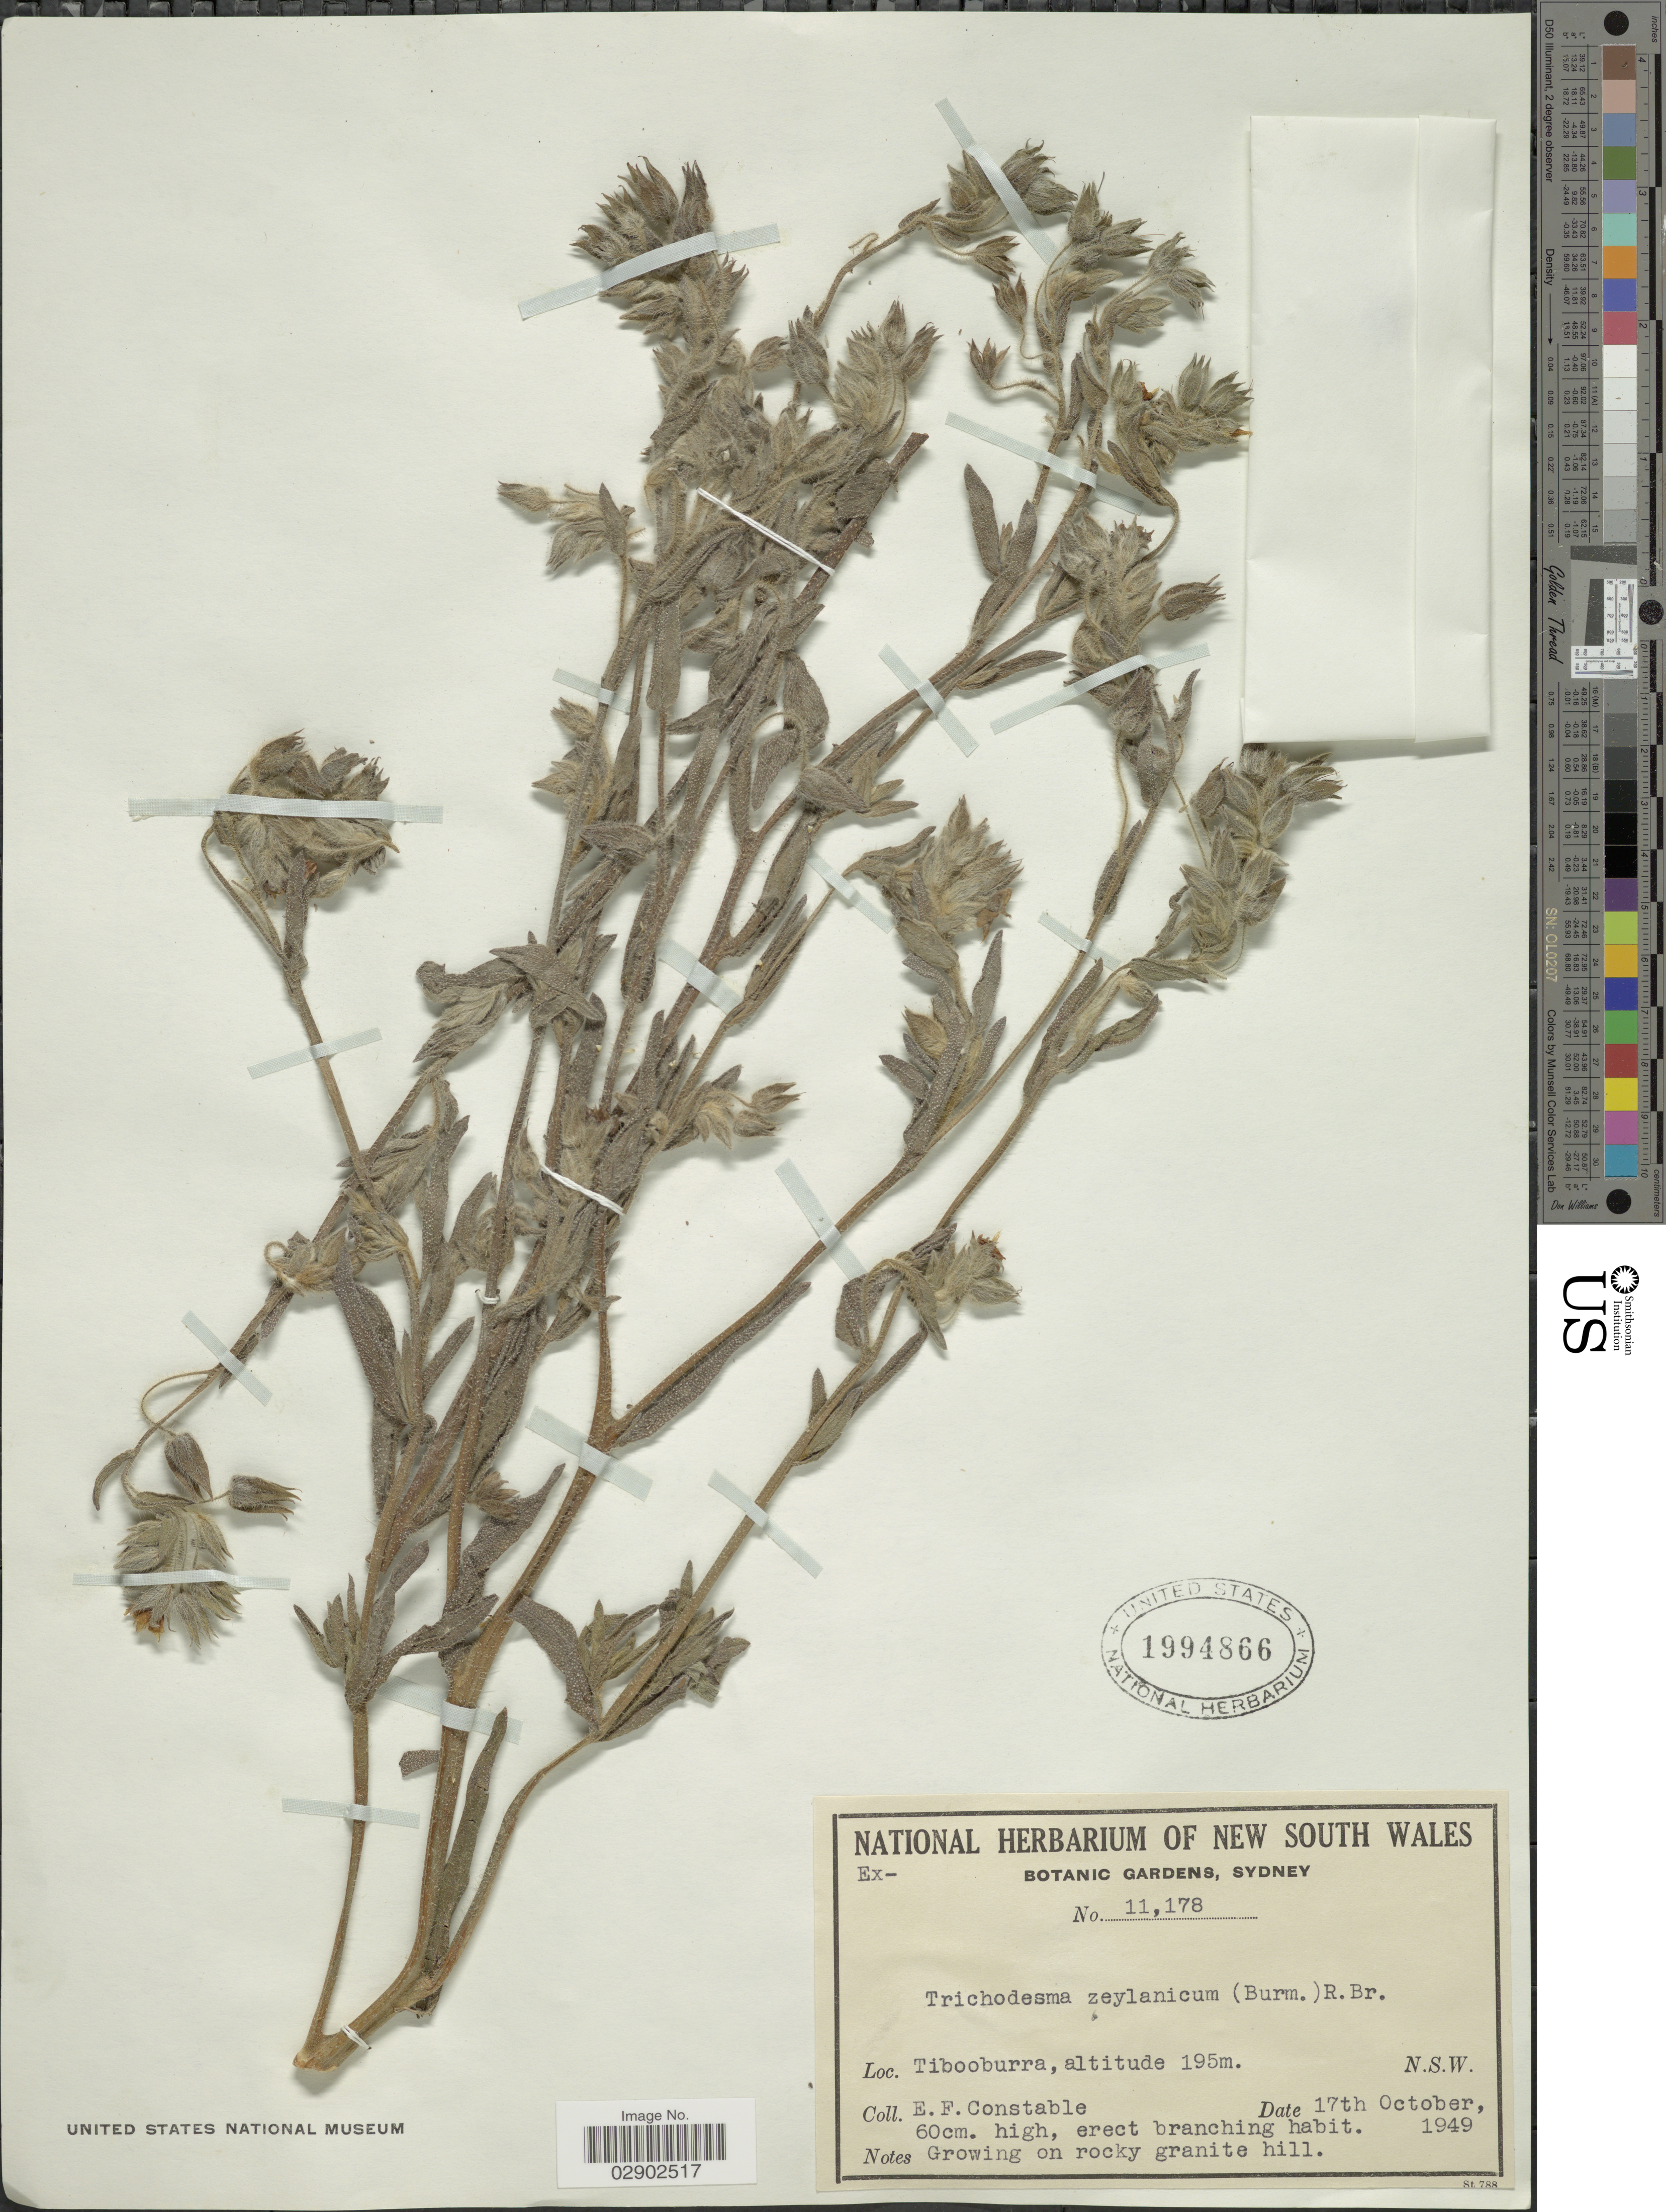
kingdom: Plantae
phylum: Tracheophyta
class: Magnoliopsida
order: Boraginales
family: Boraginaceae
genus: Trichodesma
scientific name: Trichodesma zeylanicum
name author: (Burm. f.) R. Br.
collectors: E. F. Constable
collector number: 11178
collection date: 1949-10-17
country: Australia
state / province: New South Wales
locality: Tibooburra. N.S.W.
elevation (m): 195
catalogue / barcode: US 1994866